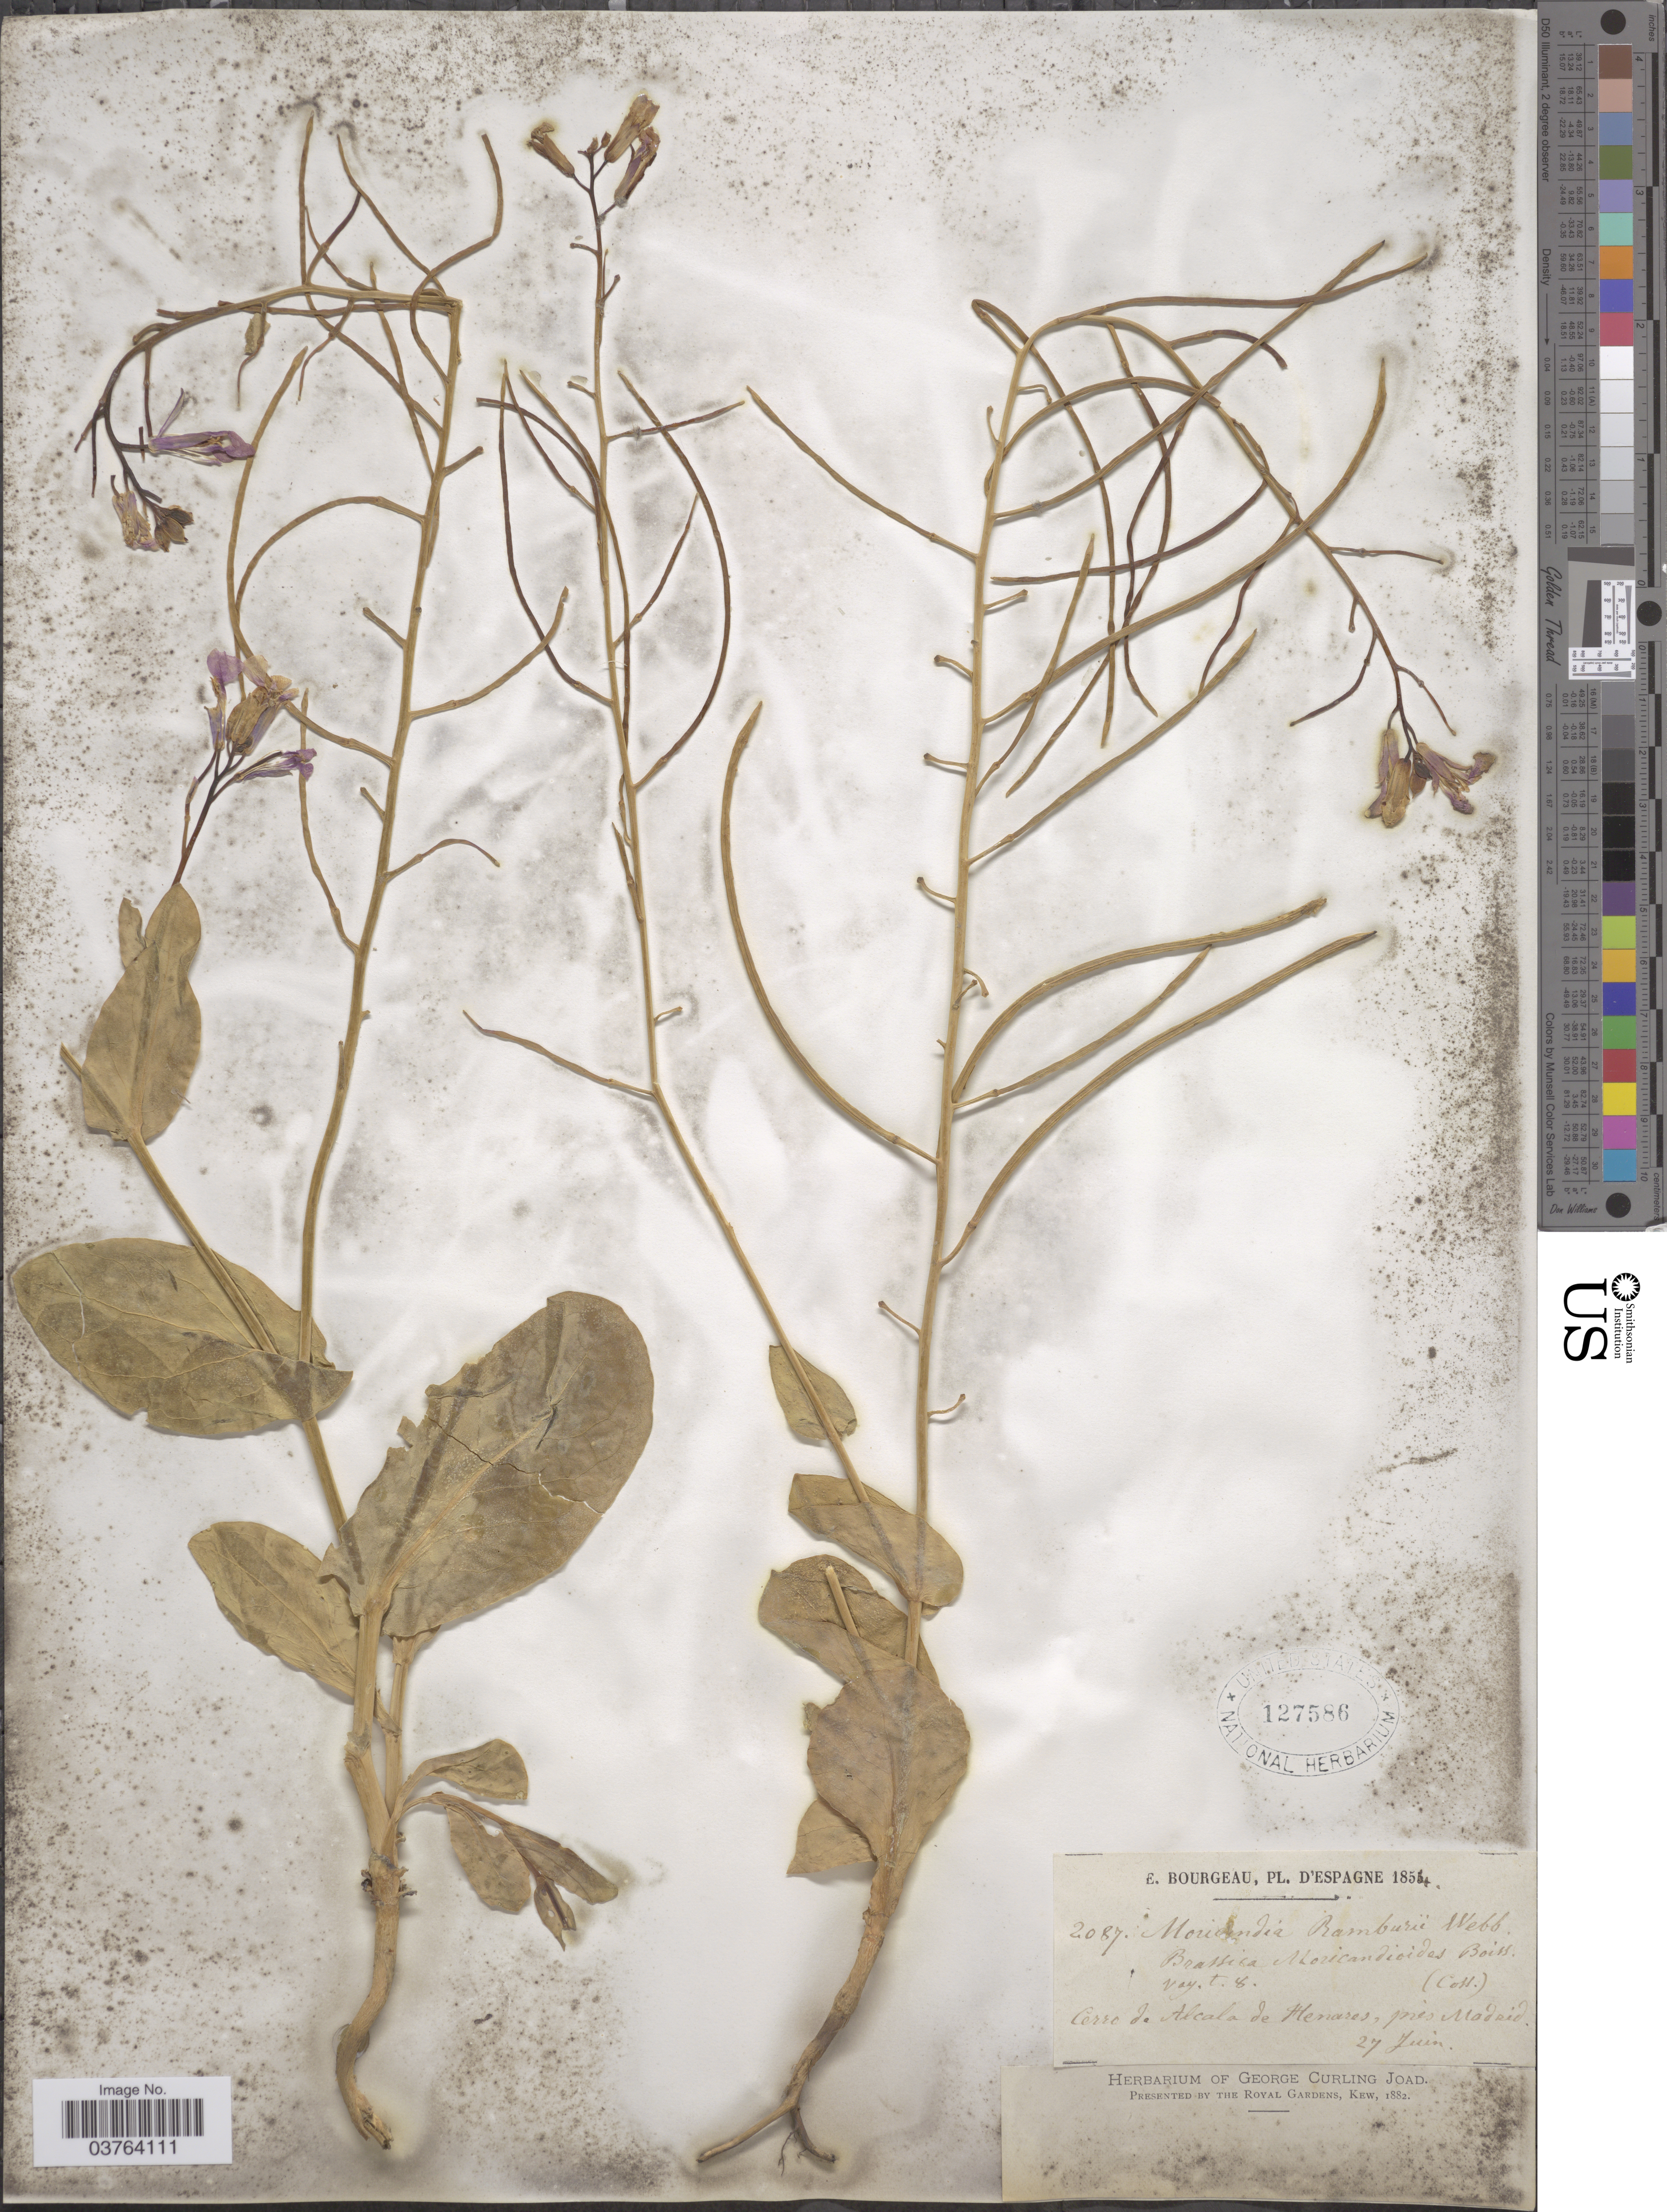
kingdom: Plantae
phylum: Tracheophyta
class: Magnoliopsida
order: Brassicales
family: Brassicaceae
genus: Moricandia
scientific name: Moricandia ramburii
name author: Webb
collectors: E. Bourgeau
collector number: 2087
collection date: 1854-06-27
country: Spain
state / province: Madrid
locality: Espagne. Cerro de Alcala de Henares, près Madrid.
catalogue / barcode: US 127586